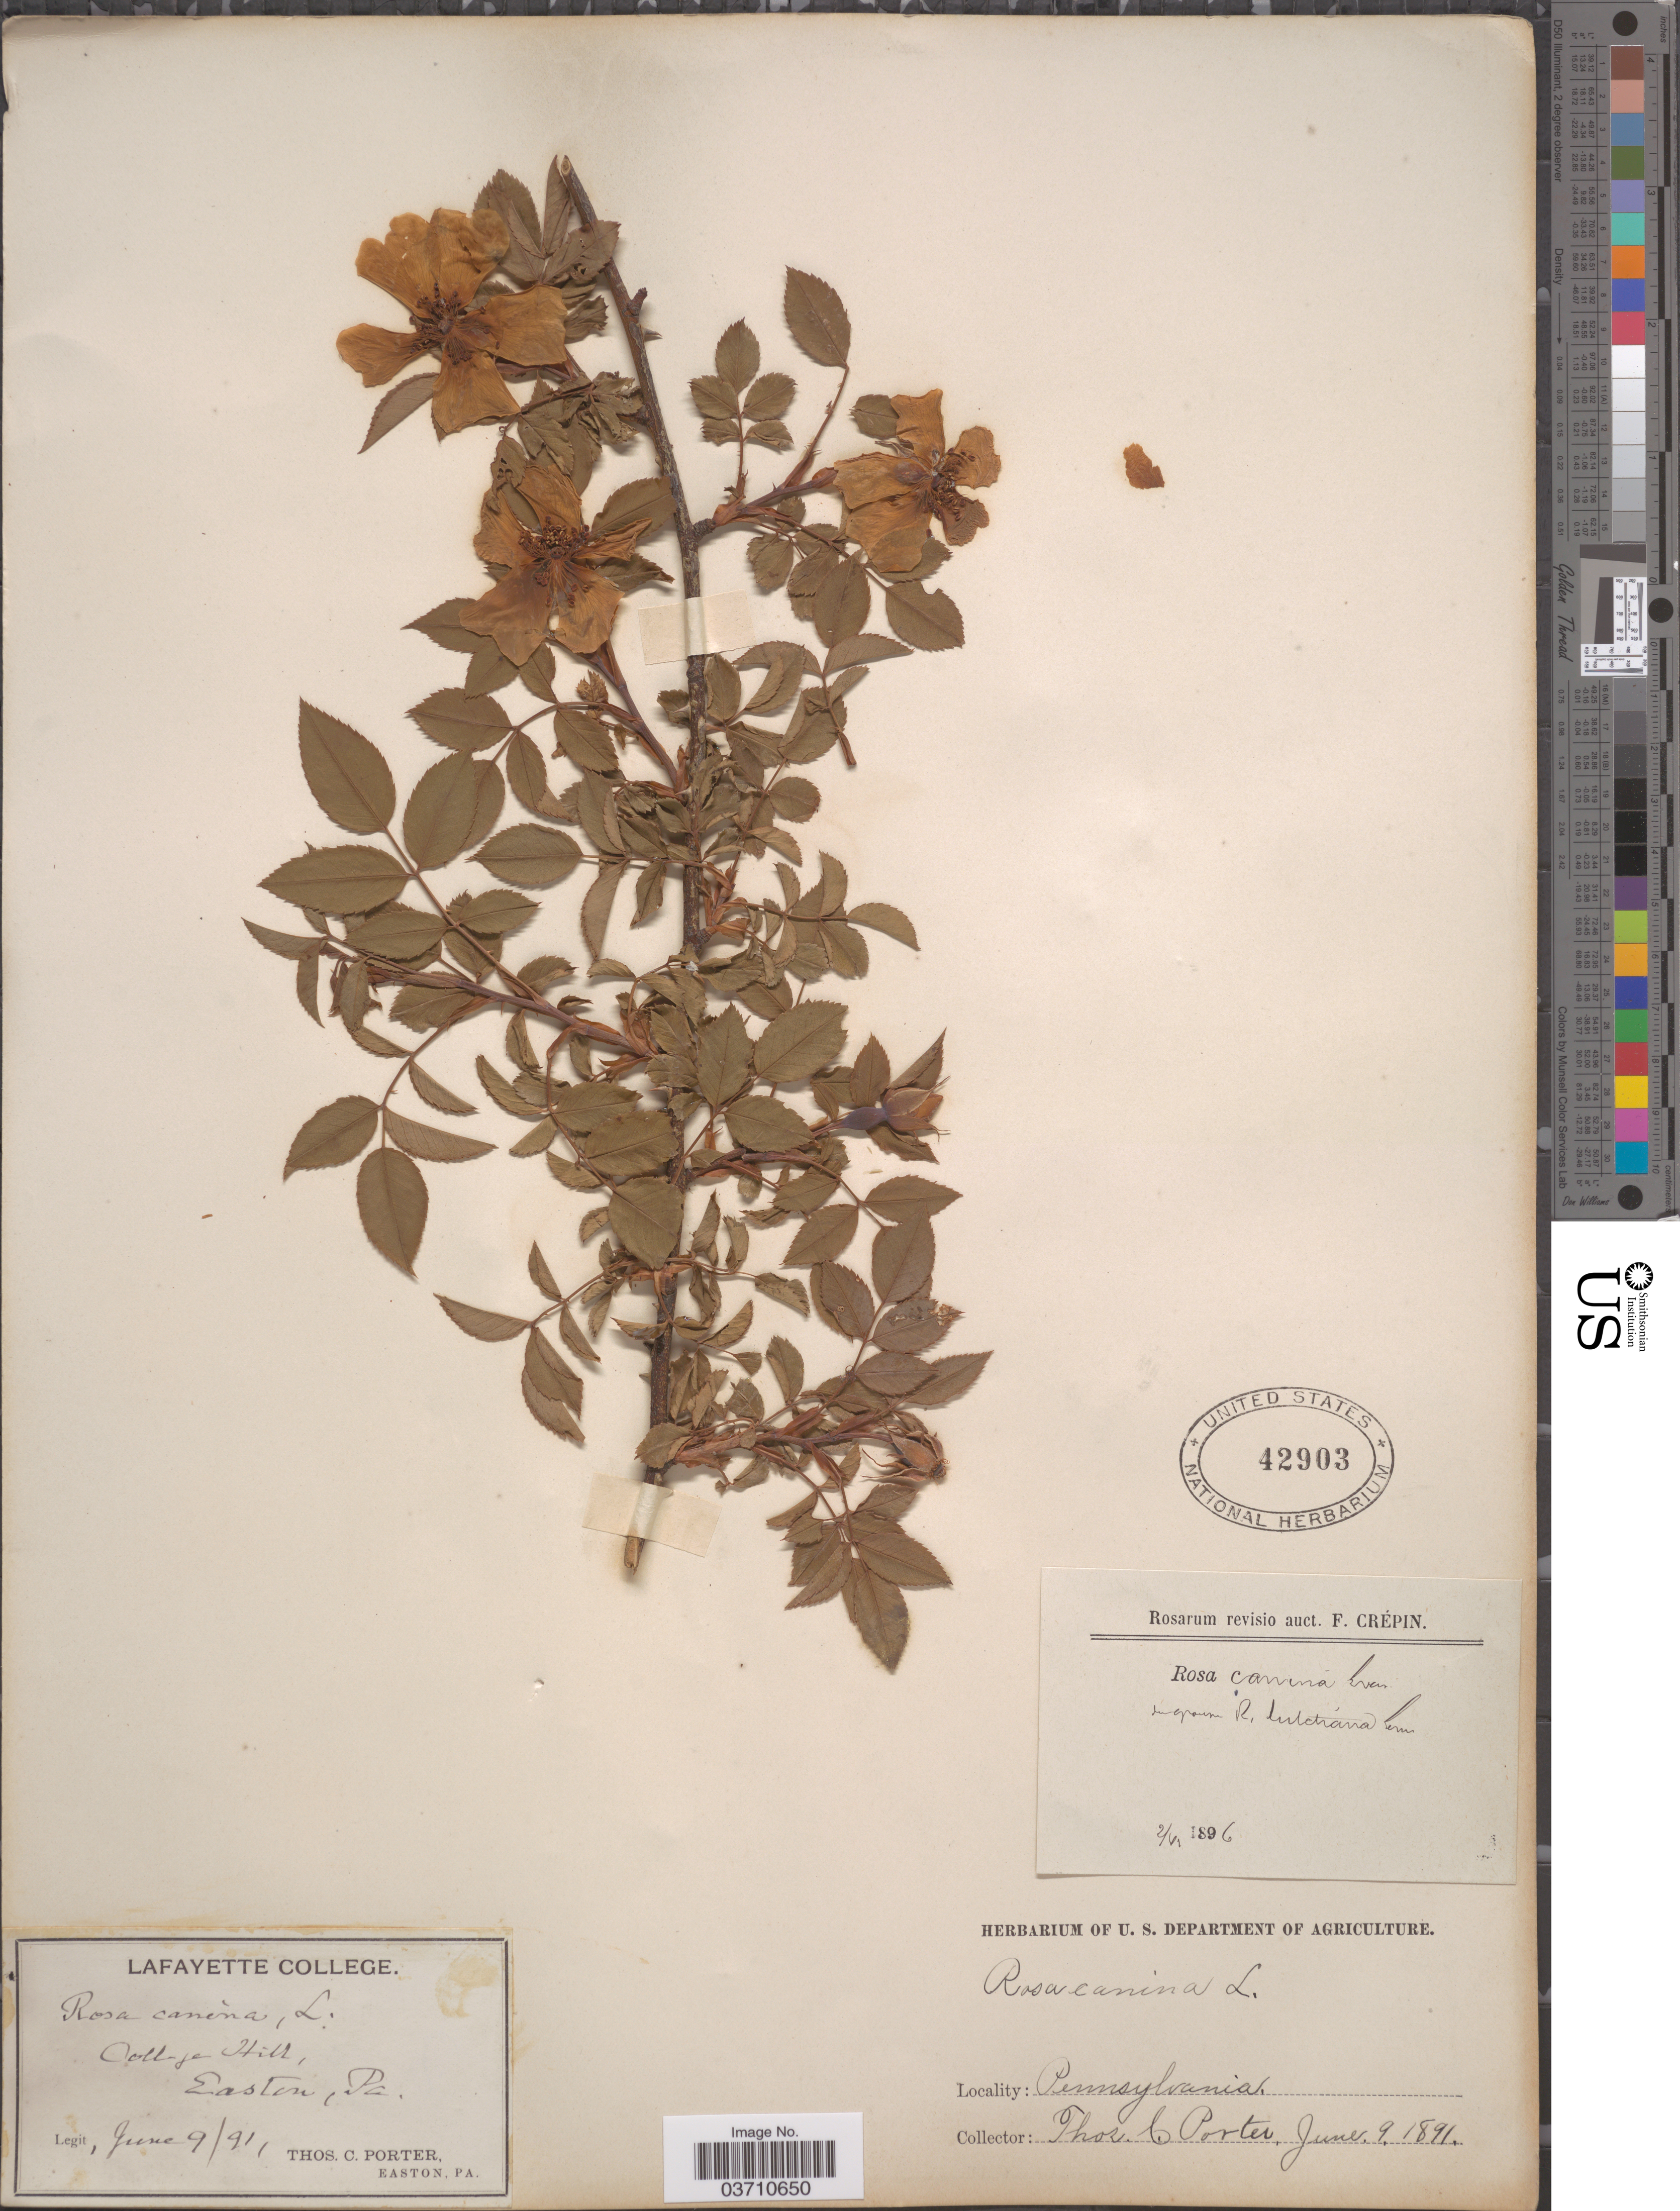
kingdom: Plantae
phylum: Tracheophyta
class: Magnoliopsida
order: Rosales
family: Rosaceae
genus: Rosa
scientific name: Rosa canina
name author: L.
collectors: T. Porter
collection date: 1891-06-09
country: United States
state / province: Pennsylvania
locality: College Hill, Easton.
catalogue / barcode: US 42903